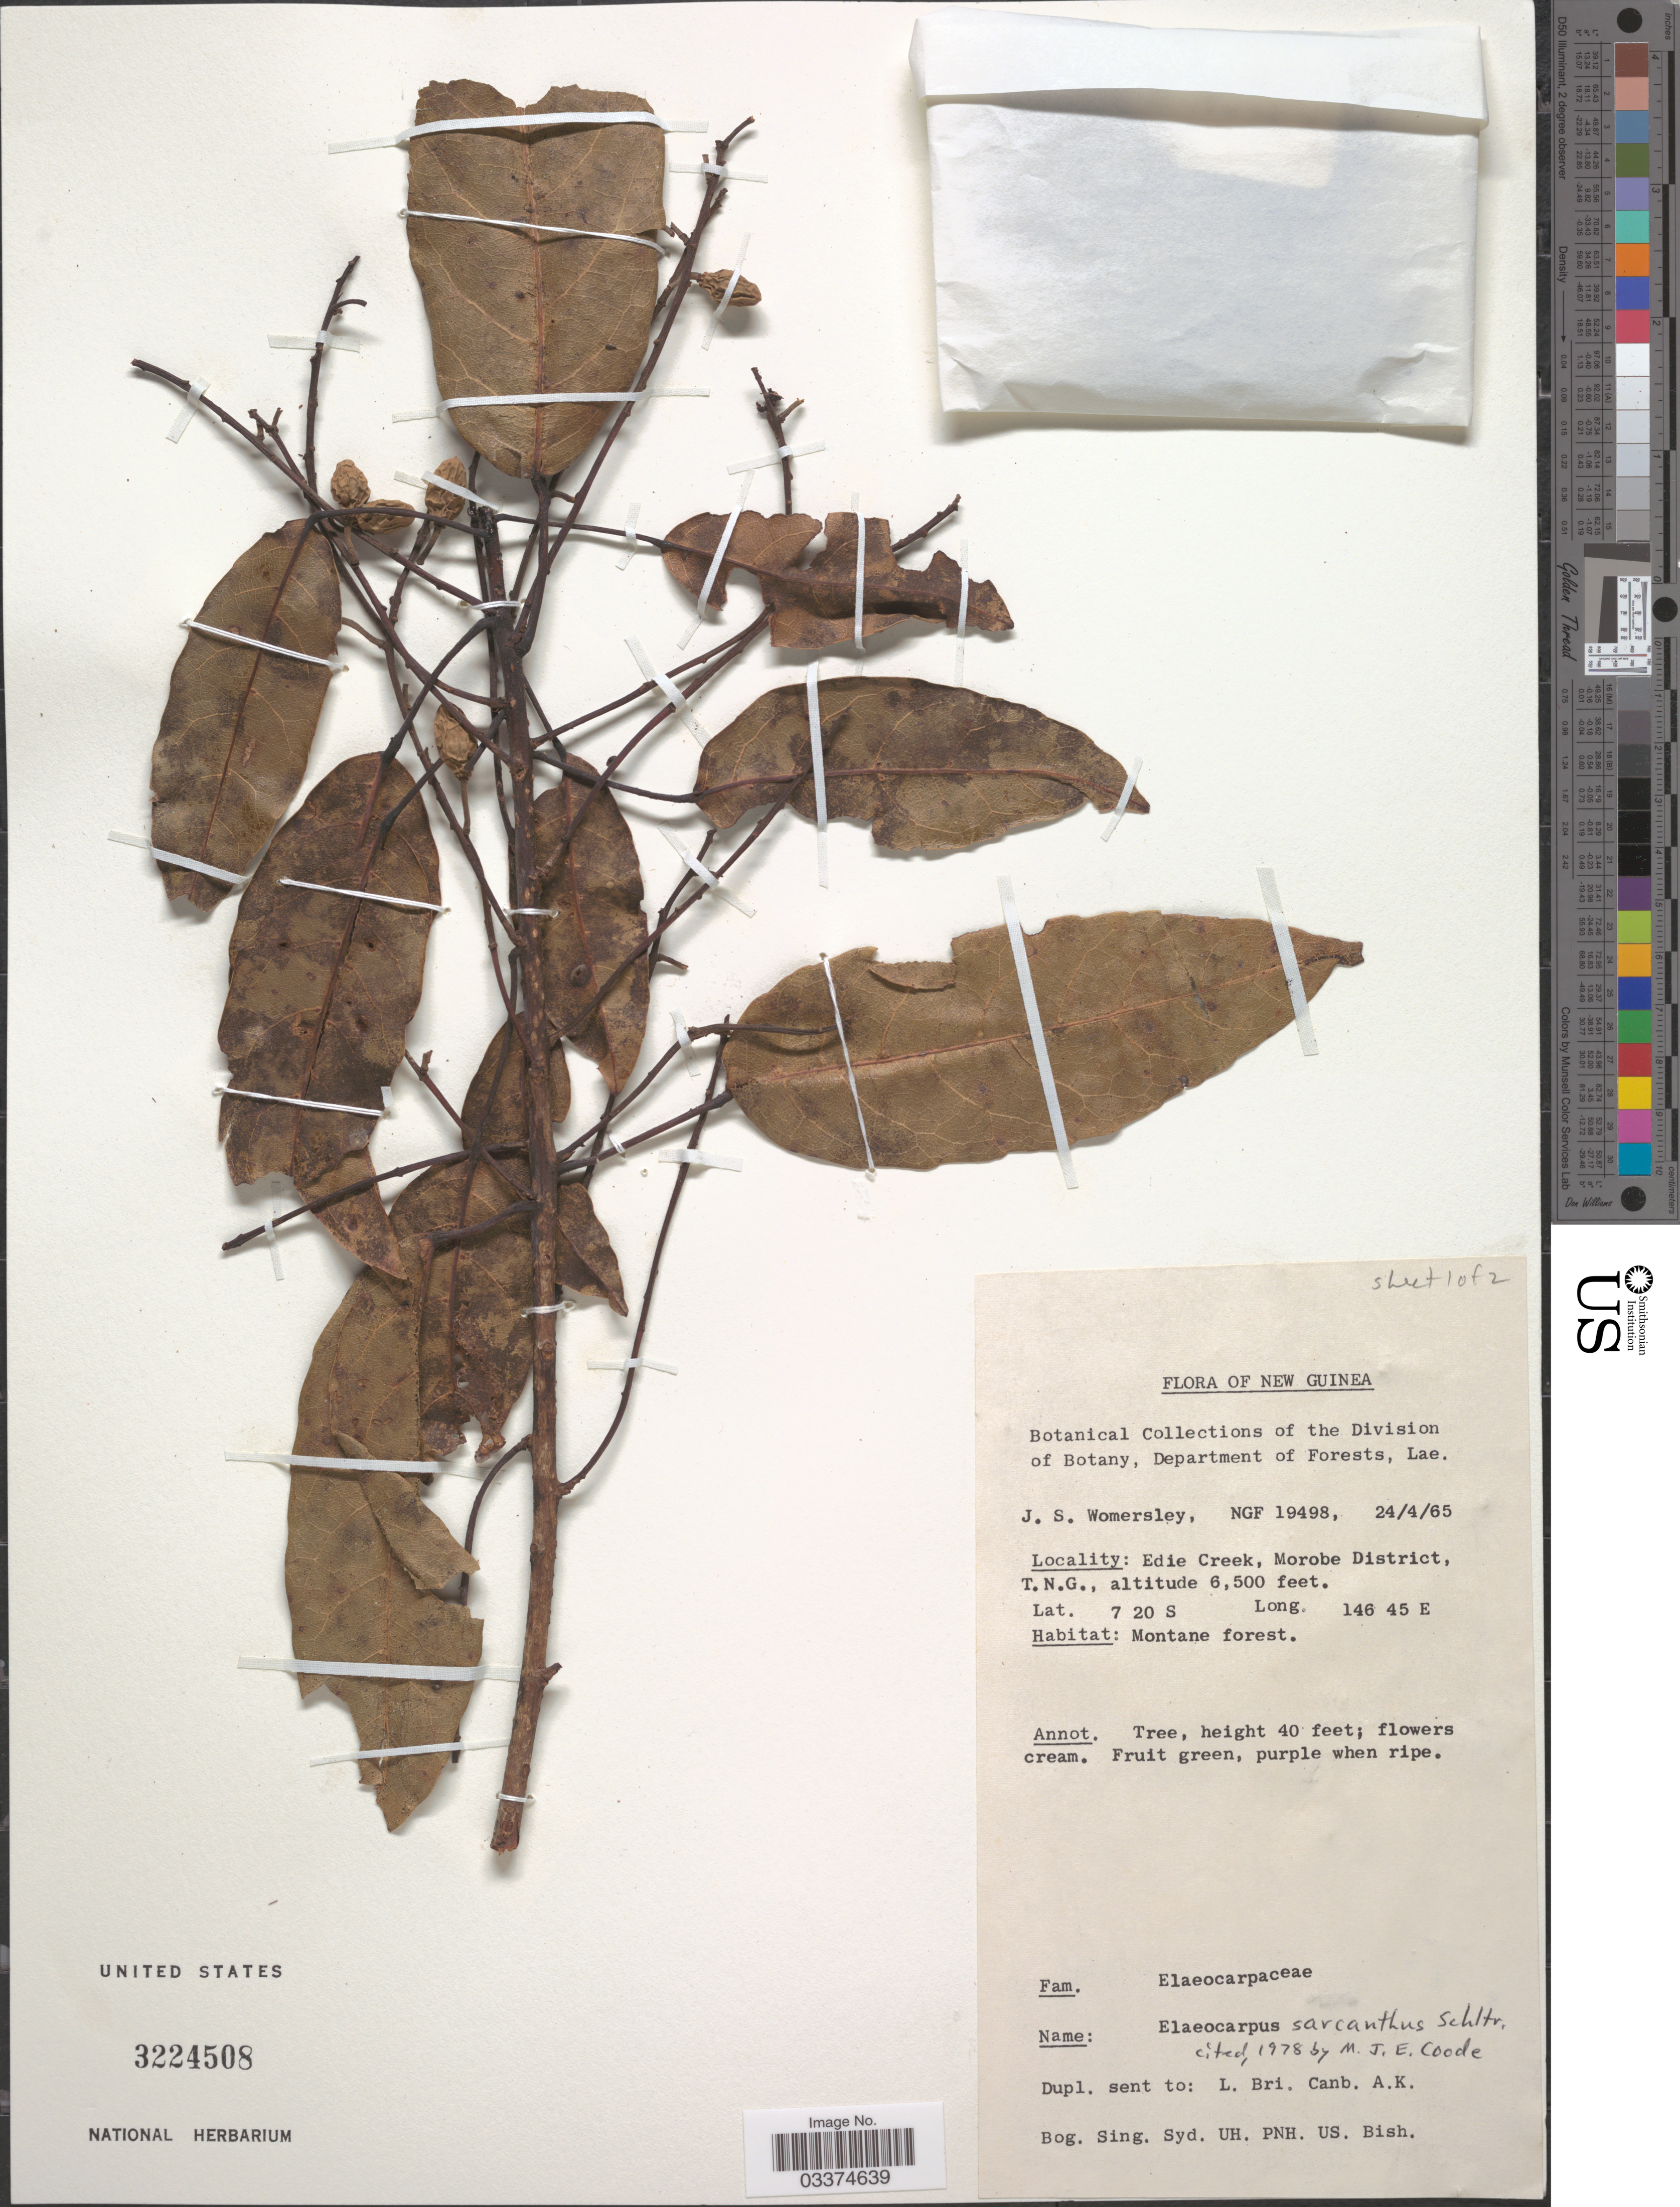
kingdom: Plantae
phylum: Tracheophyta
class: Magnoliopsida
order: Oxalidales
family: Elaeocarpaceae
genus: Elaeocarpus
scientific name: Elaeocarpus sarcanthus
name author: Schltr.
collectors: J. S. Womersley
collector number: NGF19498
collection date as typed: Transcribed d/m/y: 24/4/65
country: Papua New Guinea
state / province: Morobe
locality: New Guinea, Edie Creek, Morobe District, T.N.G.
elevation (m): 1981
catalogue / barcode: US 3224508